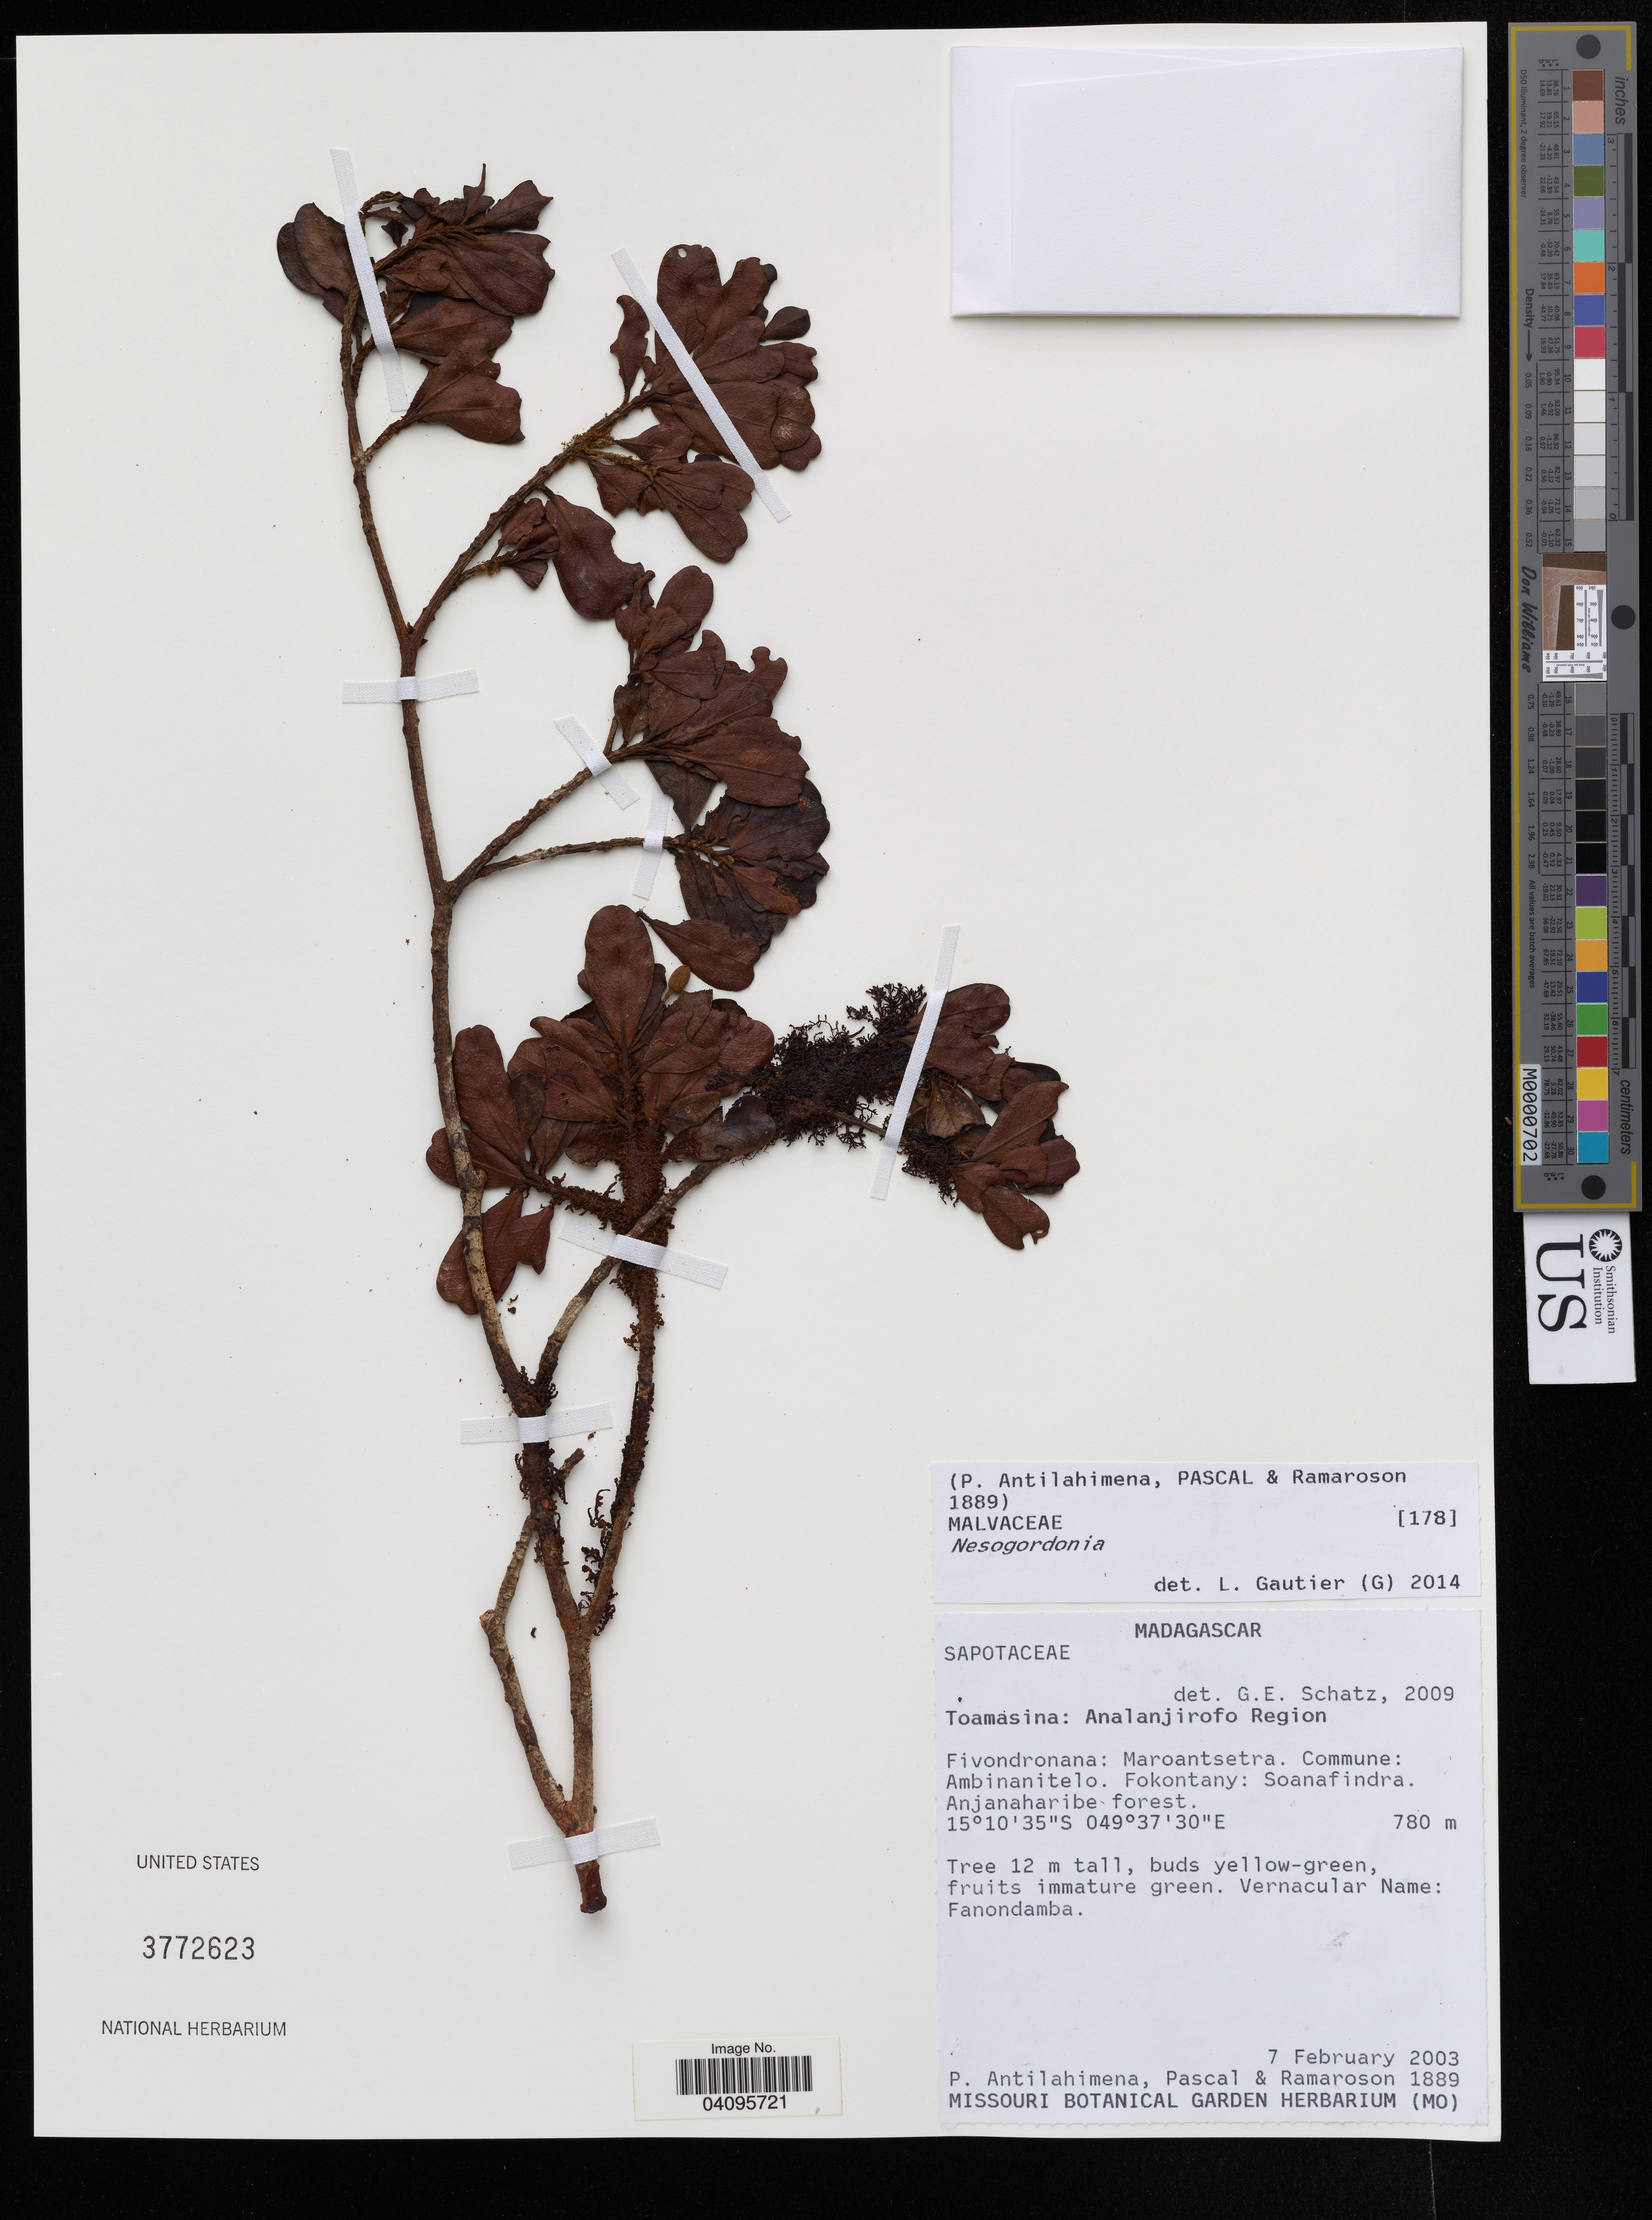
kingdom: Plantae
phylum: Tracheophyta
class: Magnoliopsida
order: Malvales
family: Malvaceae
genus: Nesogordonia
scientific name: Nesogordonia sp.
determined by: Gautier, G.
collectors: P. Antilahimena, -. Pascal & Ramaroson, --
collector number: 1889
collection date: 2003-02-07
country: Madagascar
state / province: Toamasina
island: Madagascar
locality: Analanjirofo Region. Maroantsetra. Soanafindra. Anjanaharibe Forest.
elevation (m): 780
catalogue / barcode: US 3772623